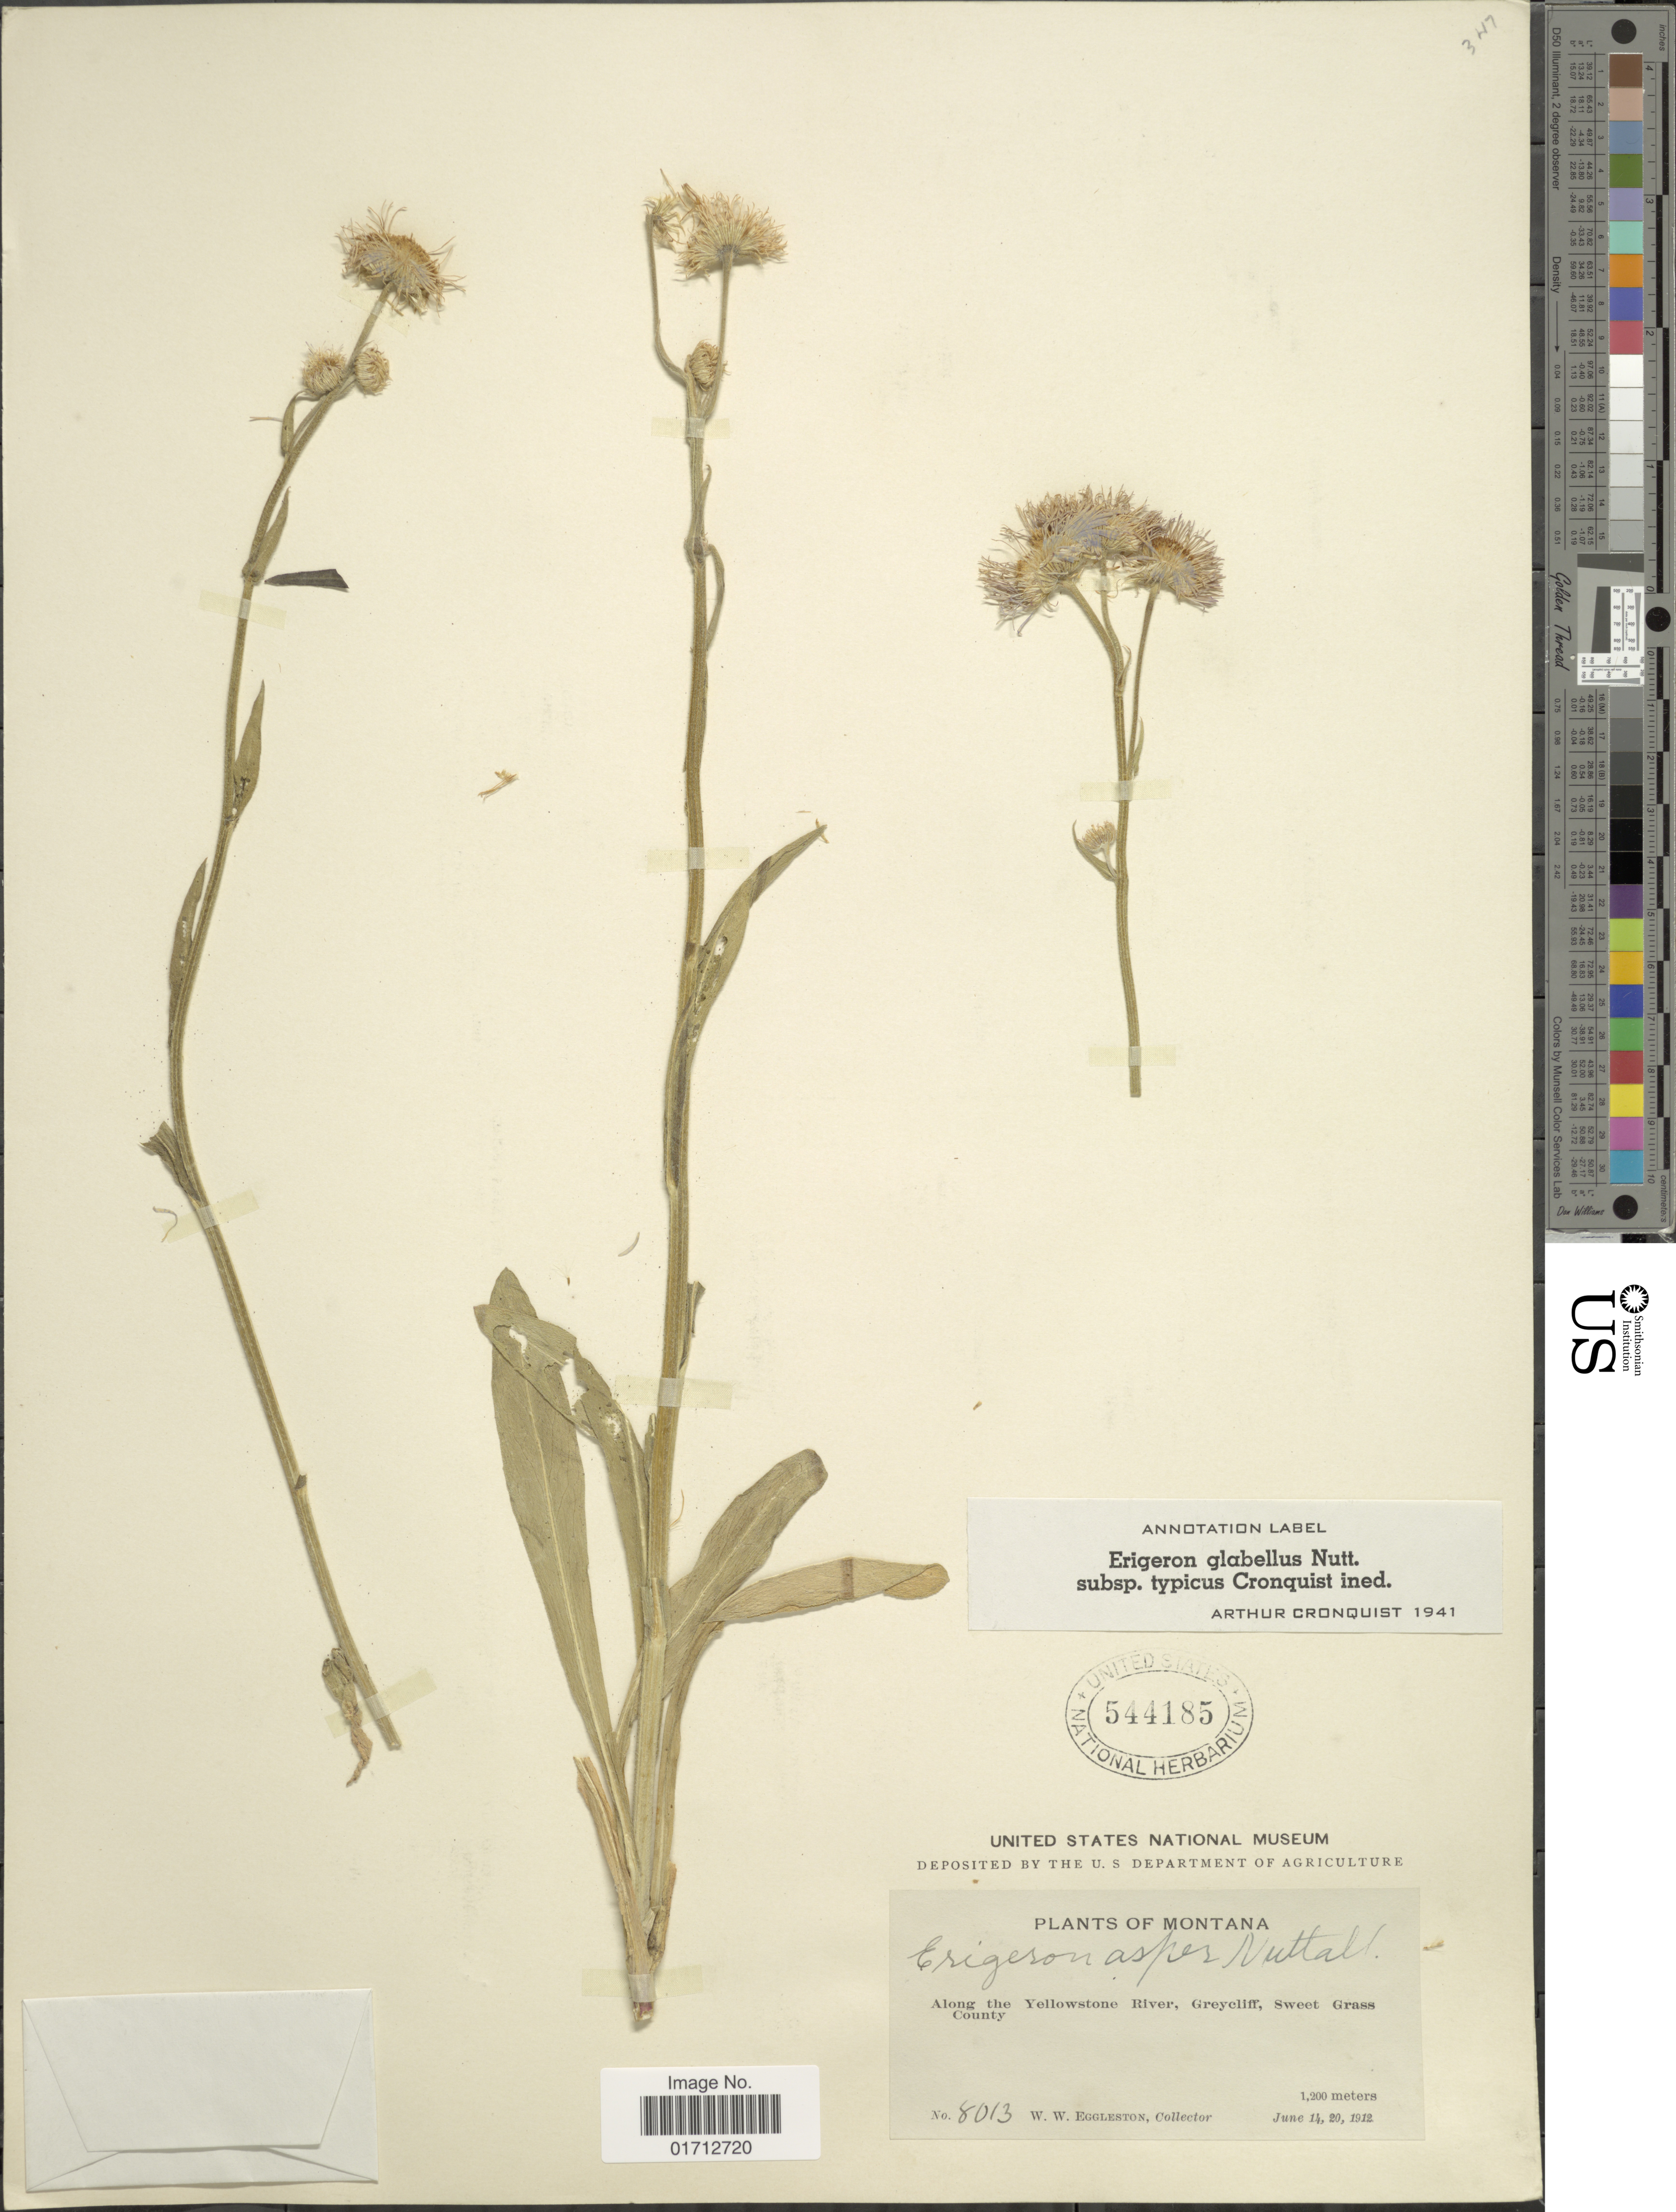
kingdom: Plantae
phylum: Tracheophyta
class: Magnoliopsida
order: Asterales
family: Asteraceae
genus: Erigeron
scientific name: Erigeron glabellus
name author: Nutt.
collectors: W. W. Eggleston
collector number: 8013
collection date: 1912-06-14/1912-06-20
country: United States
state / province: Montana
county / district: Sweet Grass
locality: Along the Yellowstone River, Greycliff .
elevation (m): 1200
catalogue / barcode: US 544185